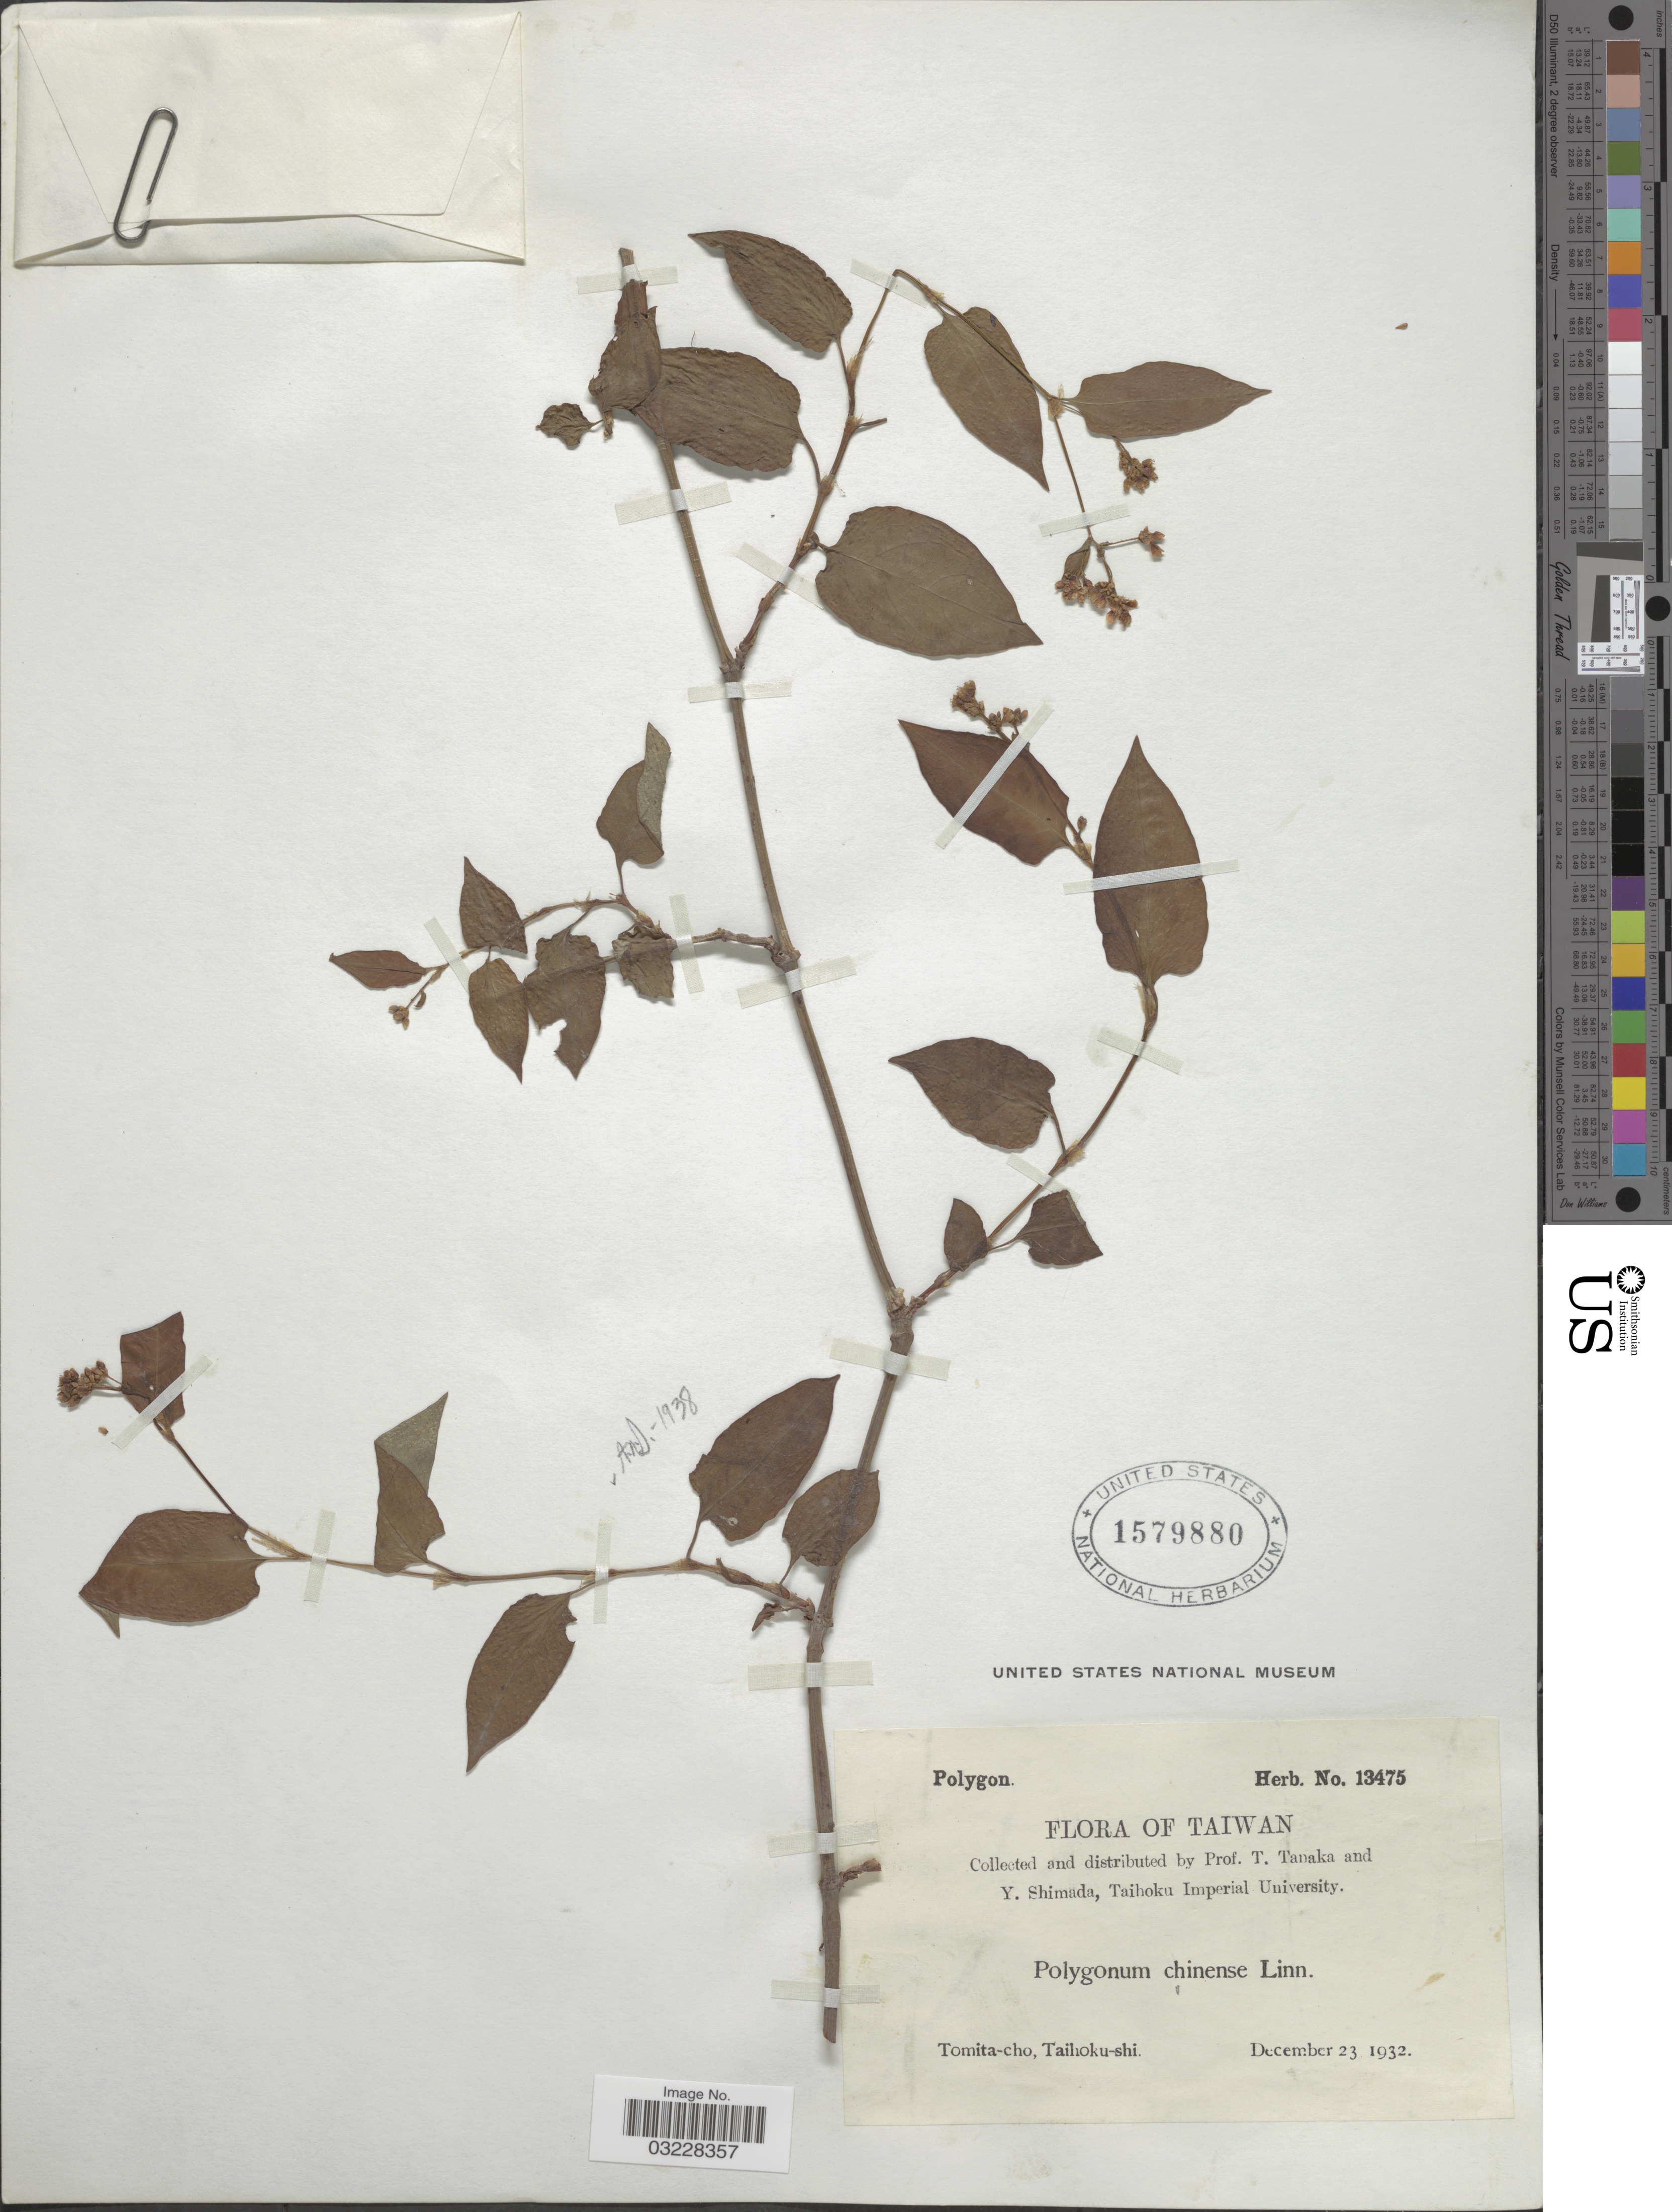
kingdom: Plantae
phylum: Tracheophyta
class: Magnoliopsida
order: Caryophyllales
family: Polygonaceae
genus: Polygonum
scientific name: Polygonum chinense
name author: L.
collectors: T. Tanaka & Y. Shimada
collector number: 13475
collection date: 1932-12-23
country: Taiwan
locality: Tomita-cho, Taihoku-shi.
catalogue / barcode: US 1579880